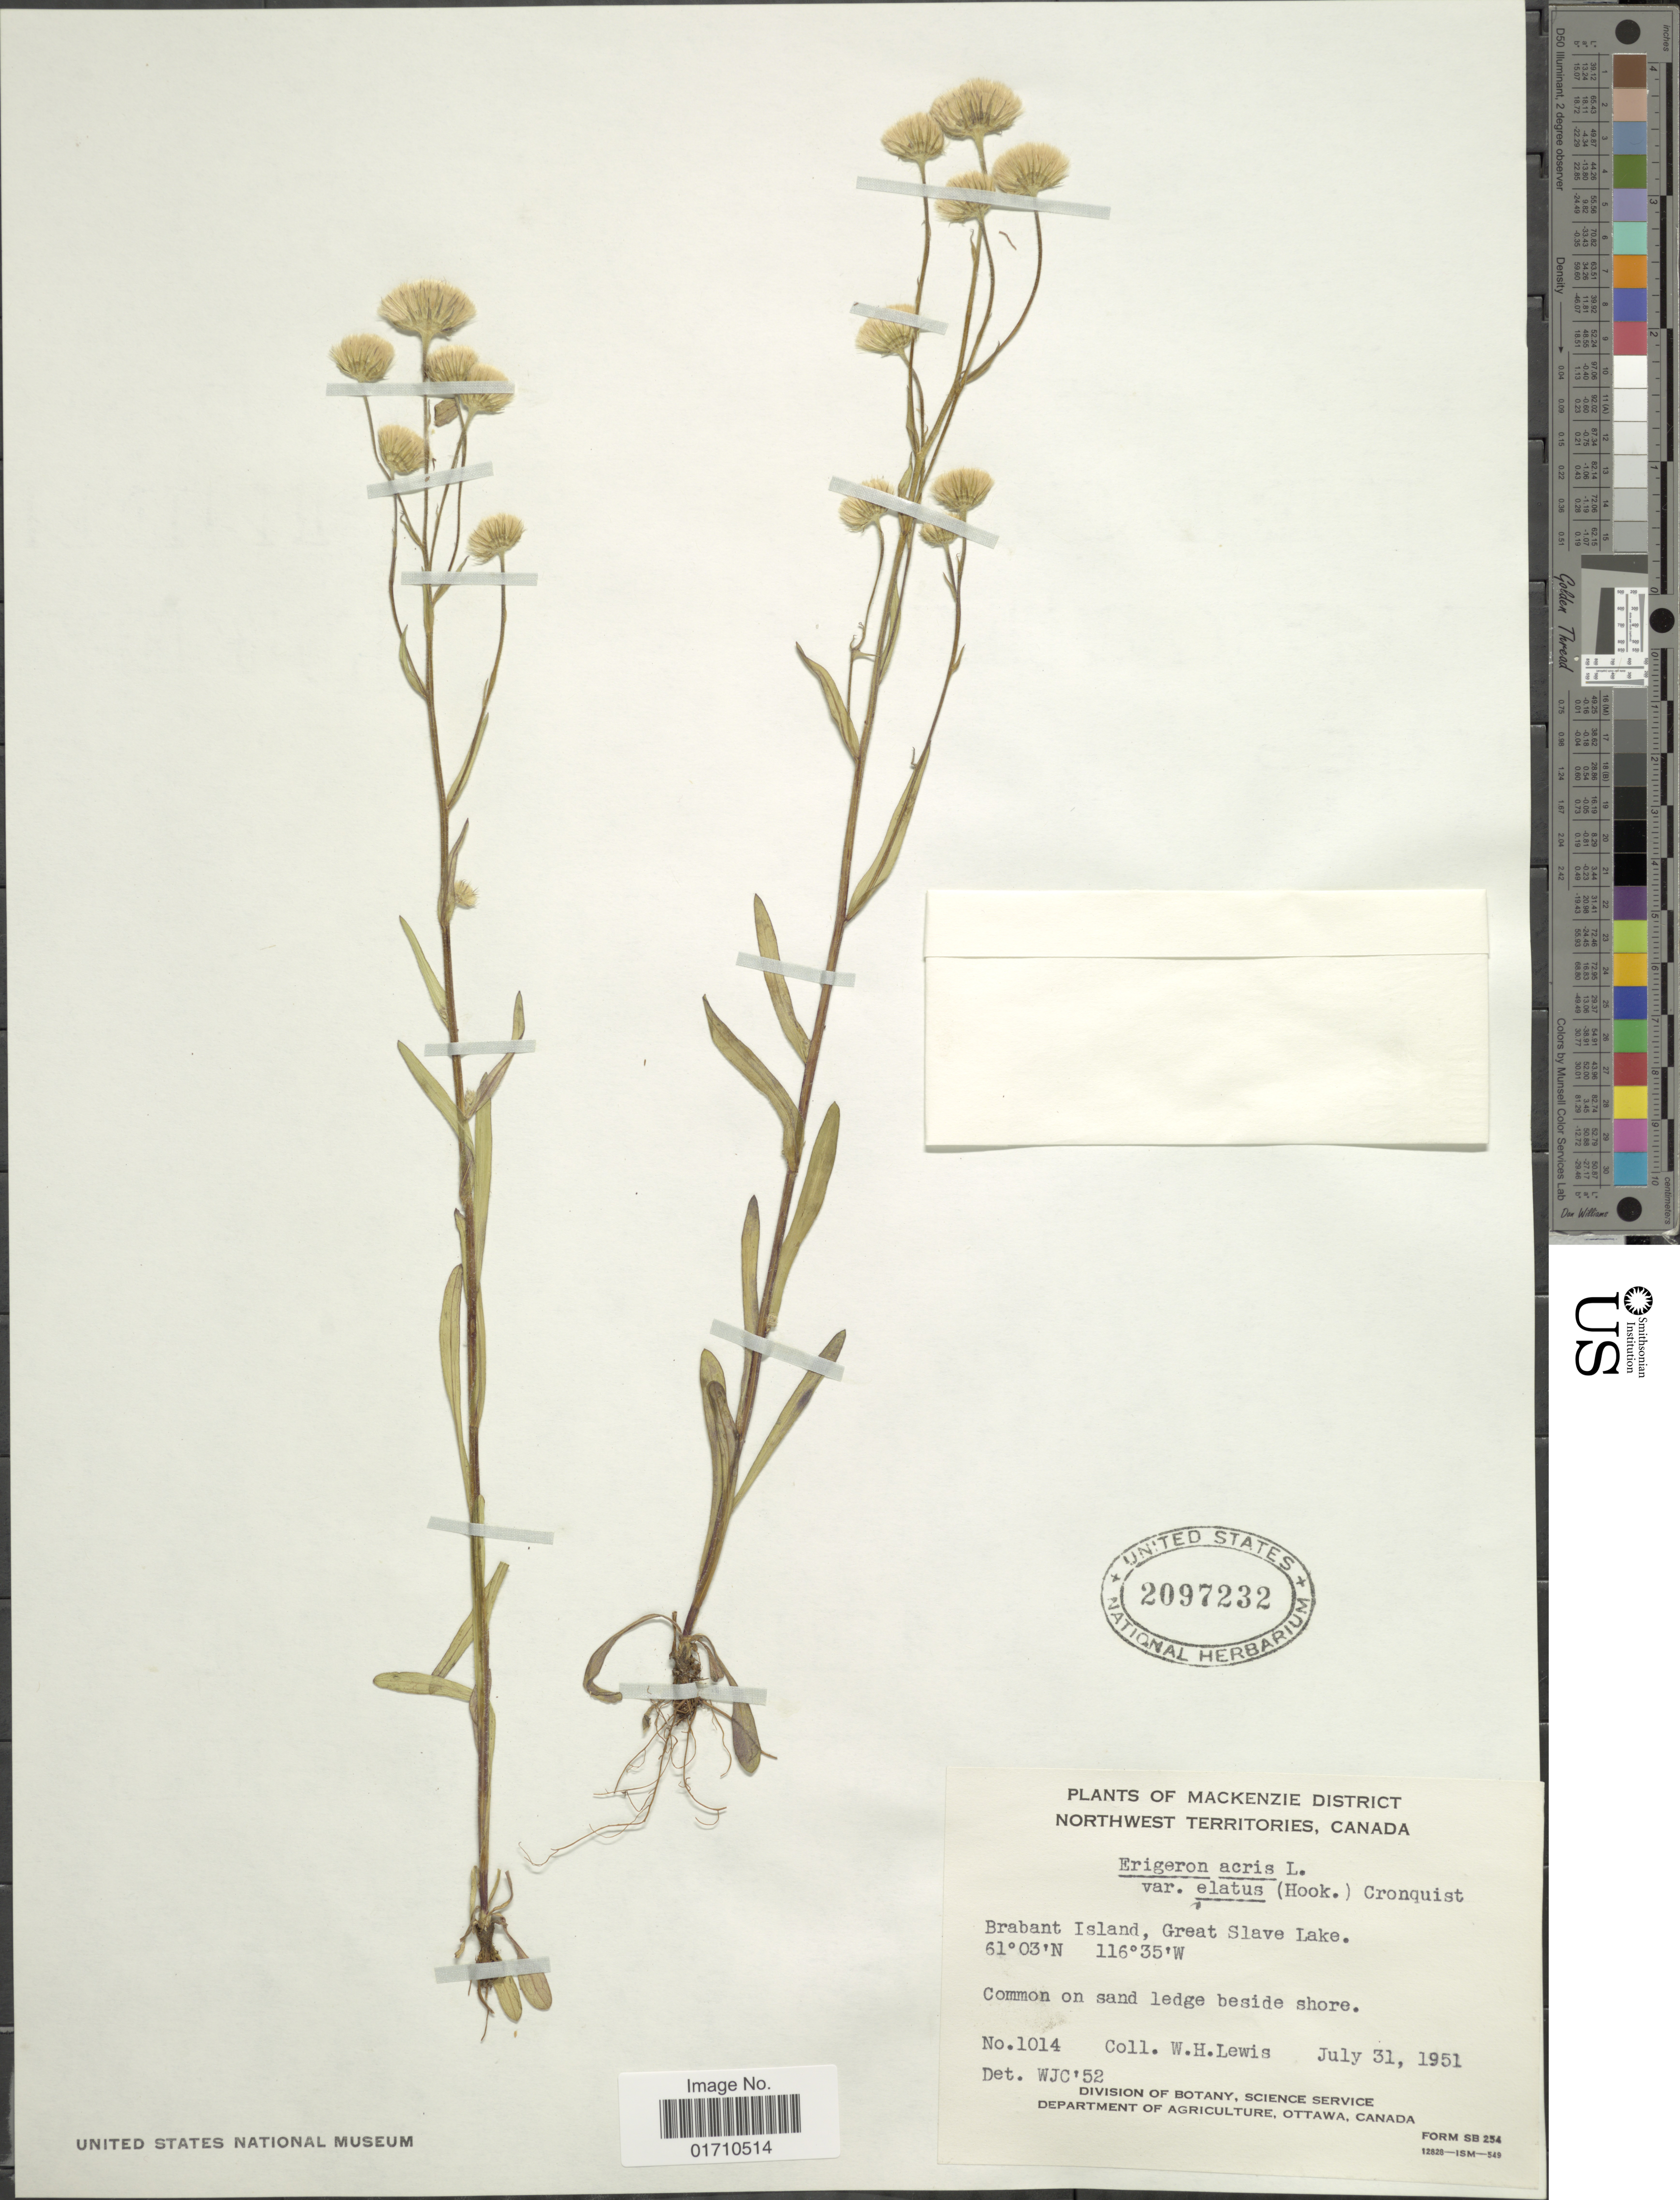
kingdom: Plantae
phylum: Tracheophyta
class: Magnoliopsida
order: Asterales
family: Asteraceae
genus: Erigeron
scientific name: Erigeron acris var. elatus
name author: (Hook.) Cronq.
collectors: W. H. Lewis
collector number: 1014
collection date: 1951-07-31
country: Canada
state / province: Northwest Territories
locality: Mackenzie District, Brabant Island, Great Slave Lake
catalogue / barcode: US 2097232